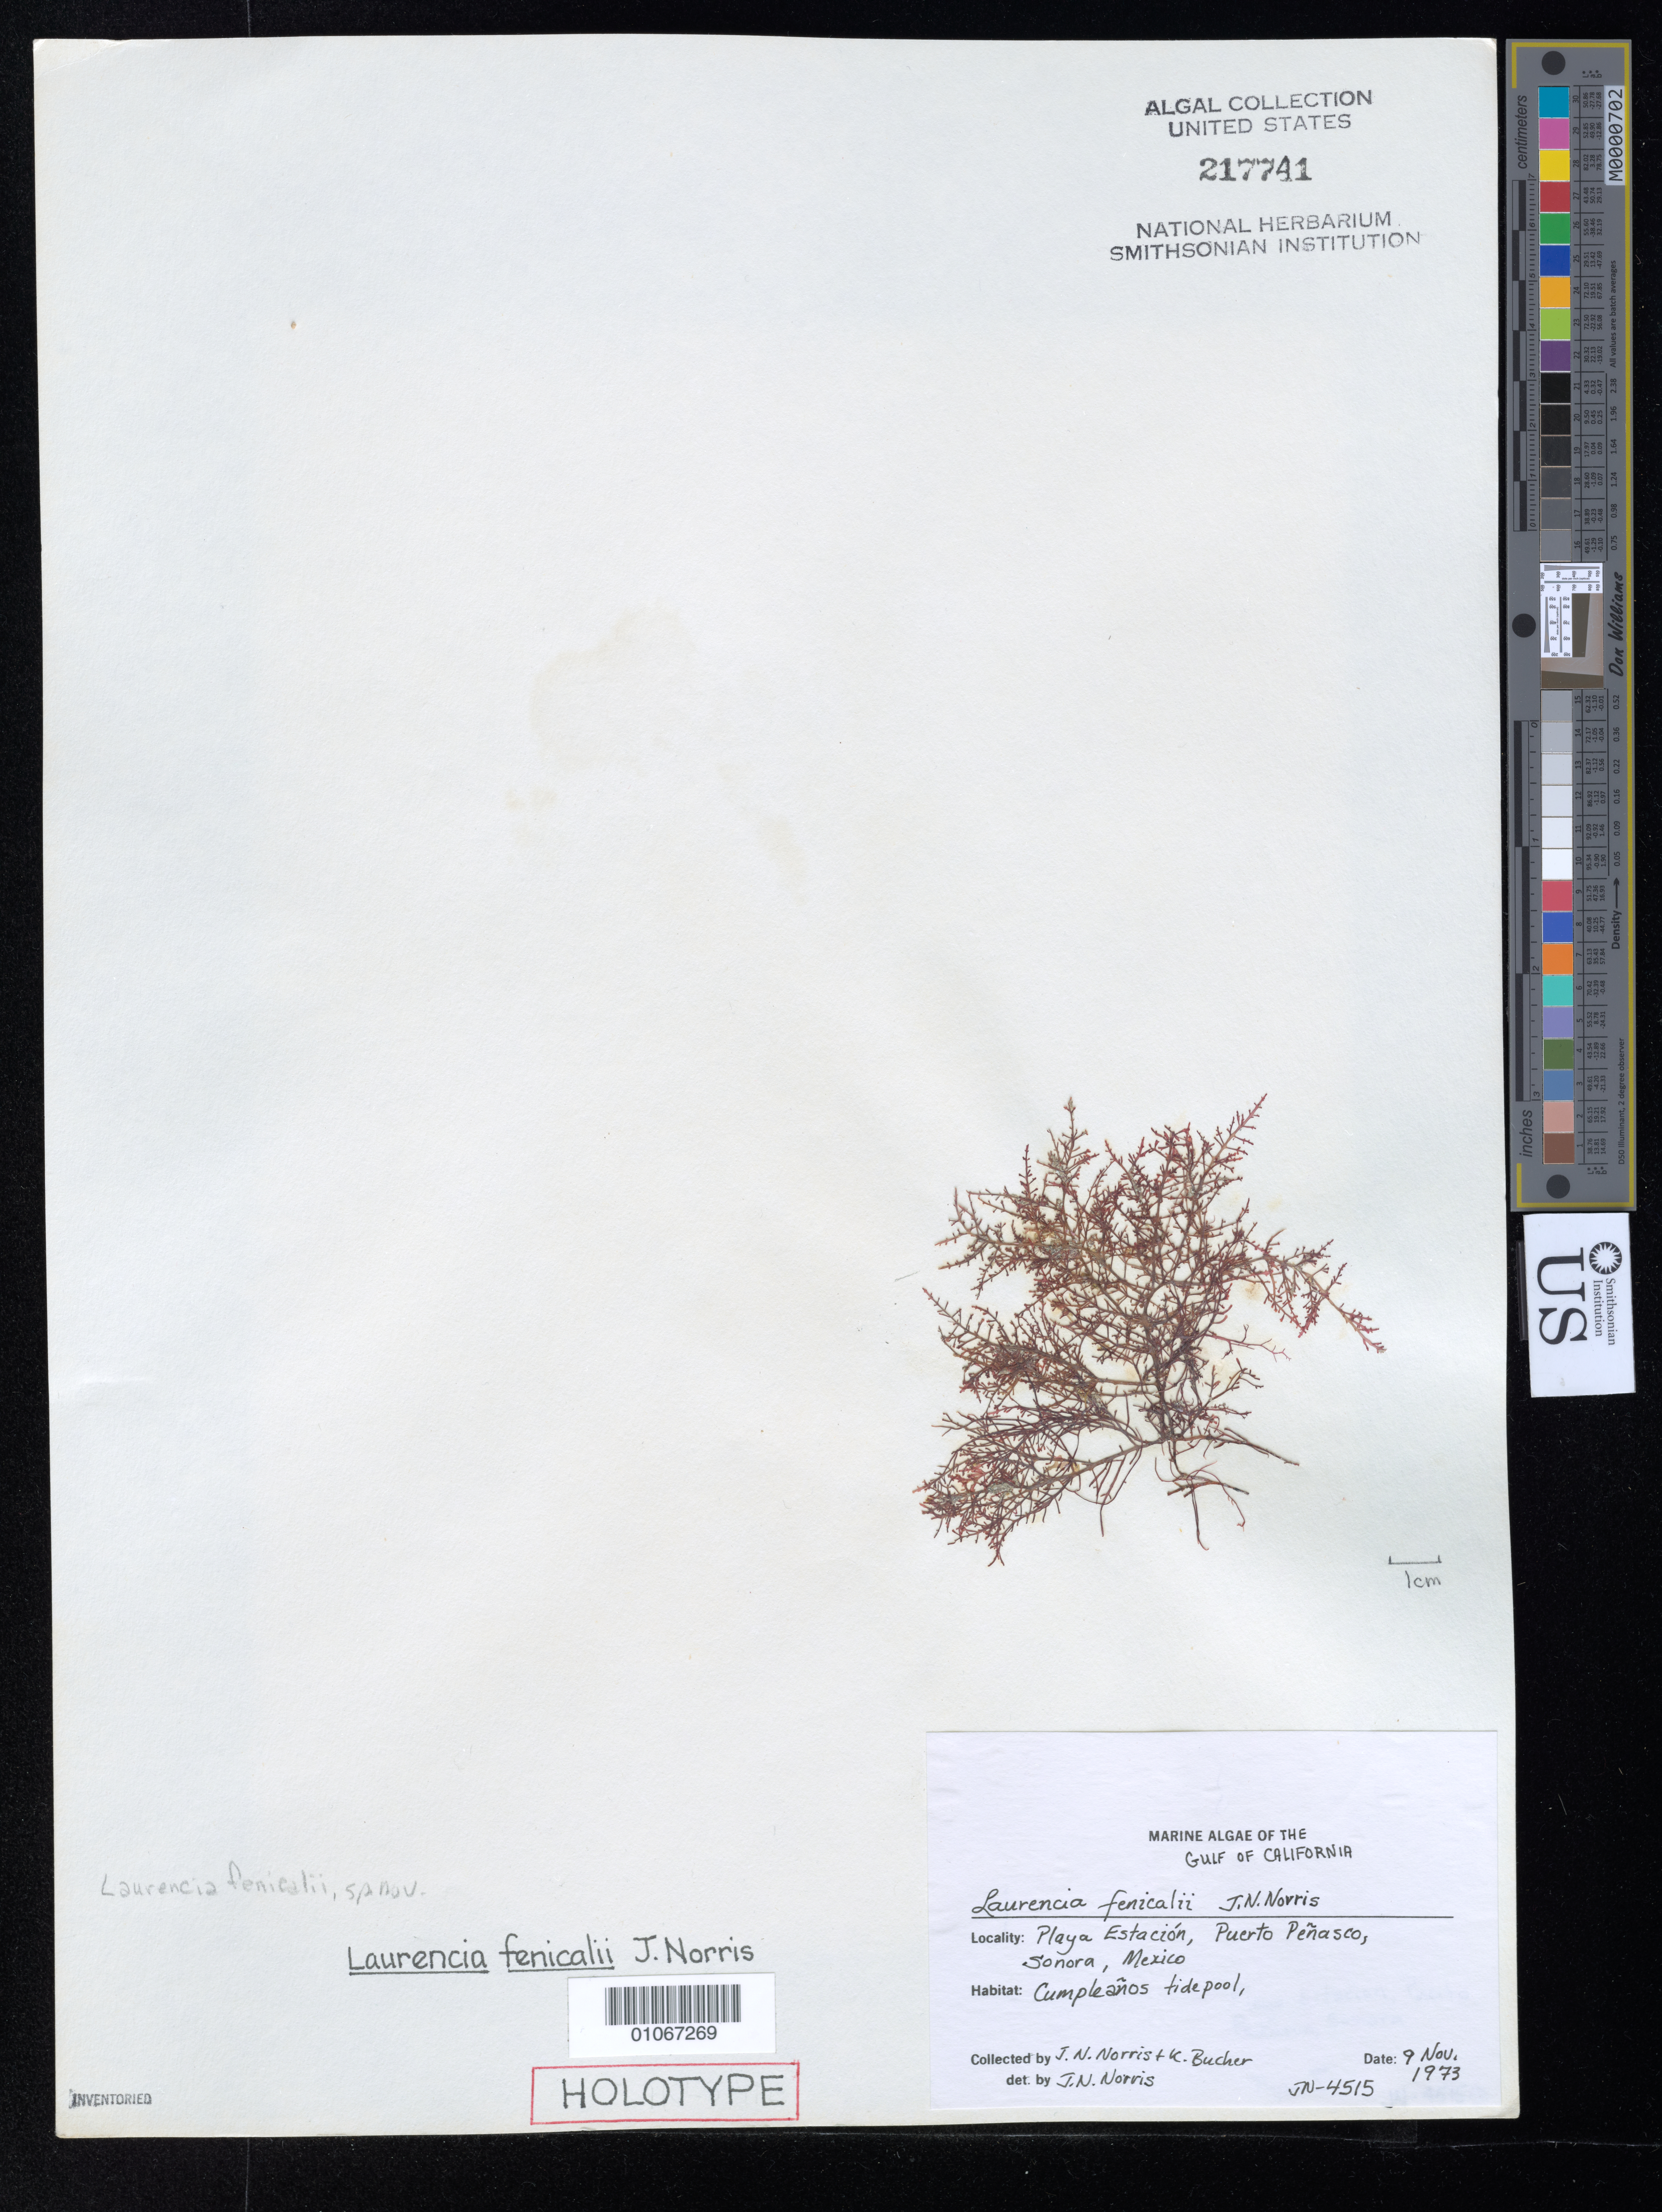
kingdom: Plantae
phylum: Rhodophyta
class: Florideophyceae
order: Ceramiales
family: Rhodomelaceae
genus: Laurencia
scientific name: Laurencia fenicalii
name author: J.N. Norris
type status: Holotype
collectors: J. N. Norris & K. E. Bucher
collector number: JN-4515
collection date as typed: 09 Nov 1973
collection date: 1973-11-09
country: Mexico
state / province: Sonora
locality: Playa Estacion, Puerto Penasco, Cumpleanos Tide Pool.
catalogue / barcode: US 217741